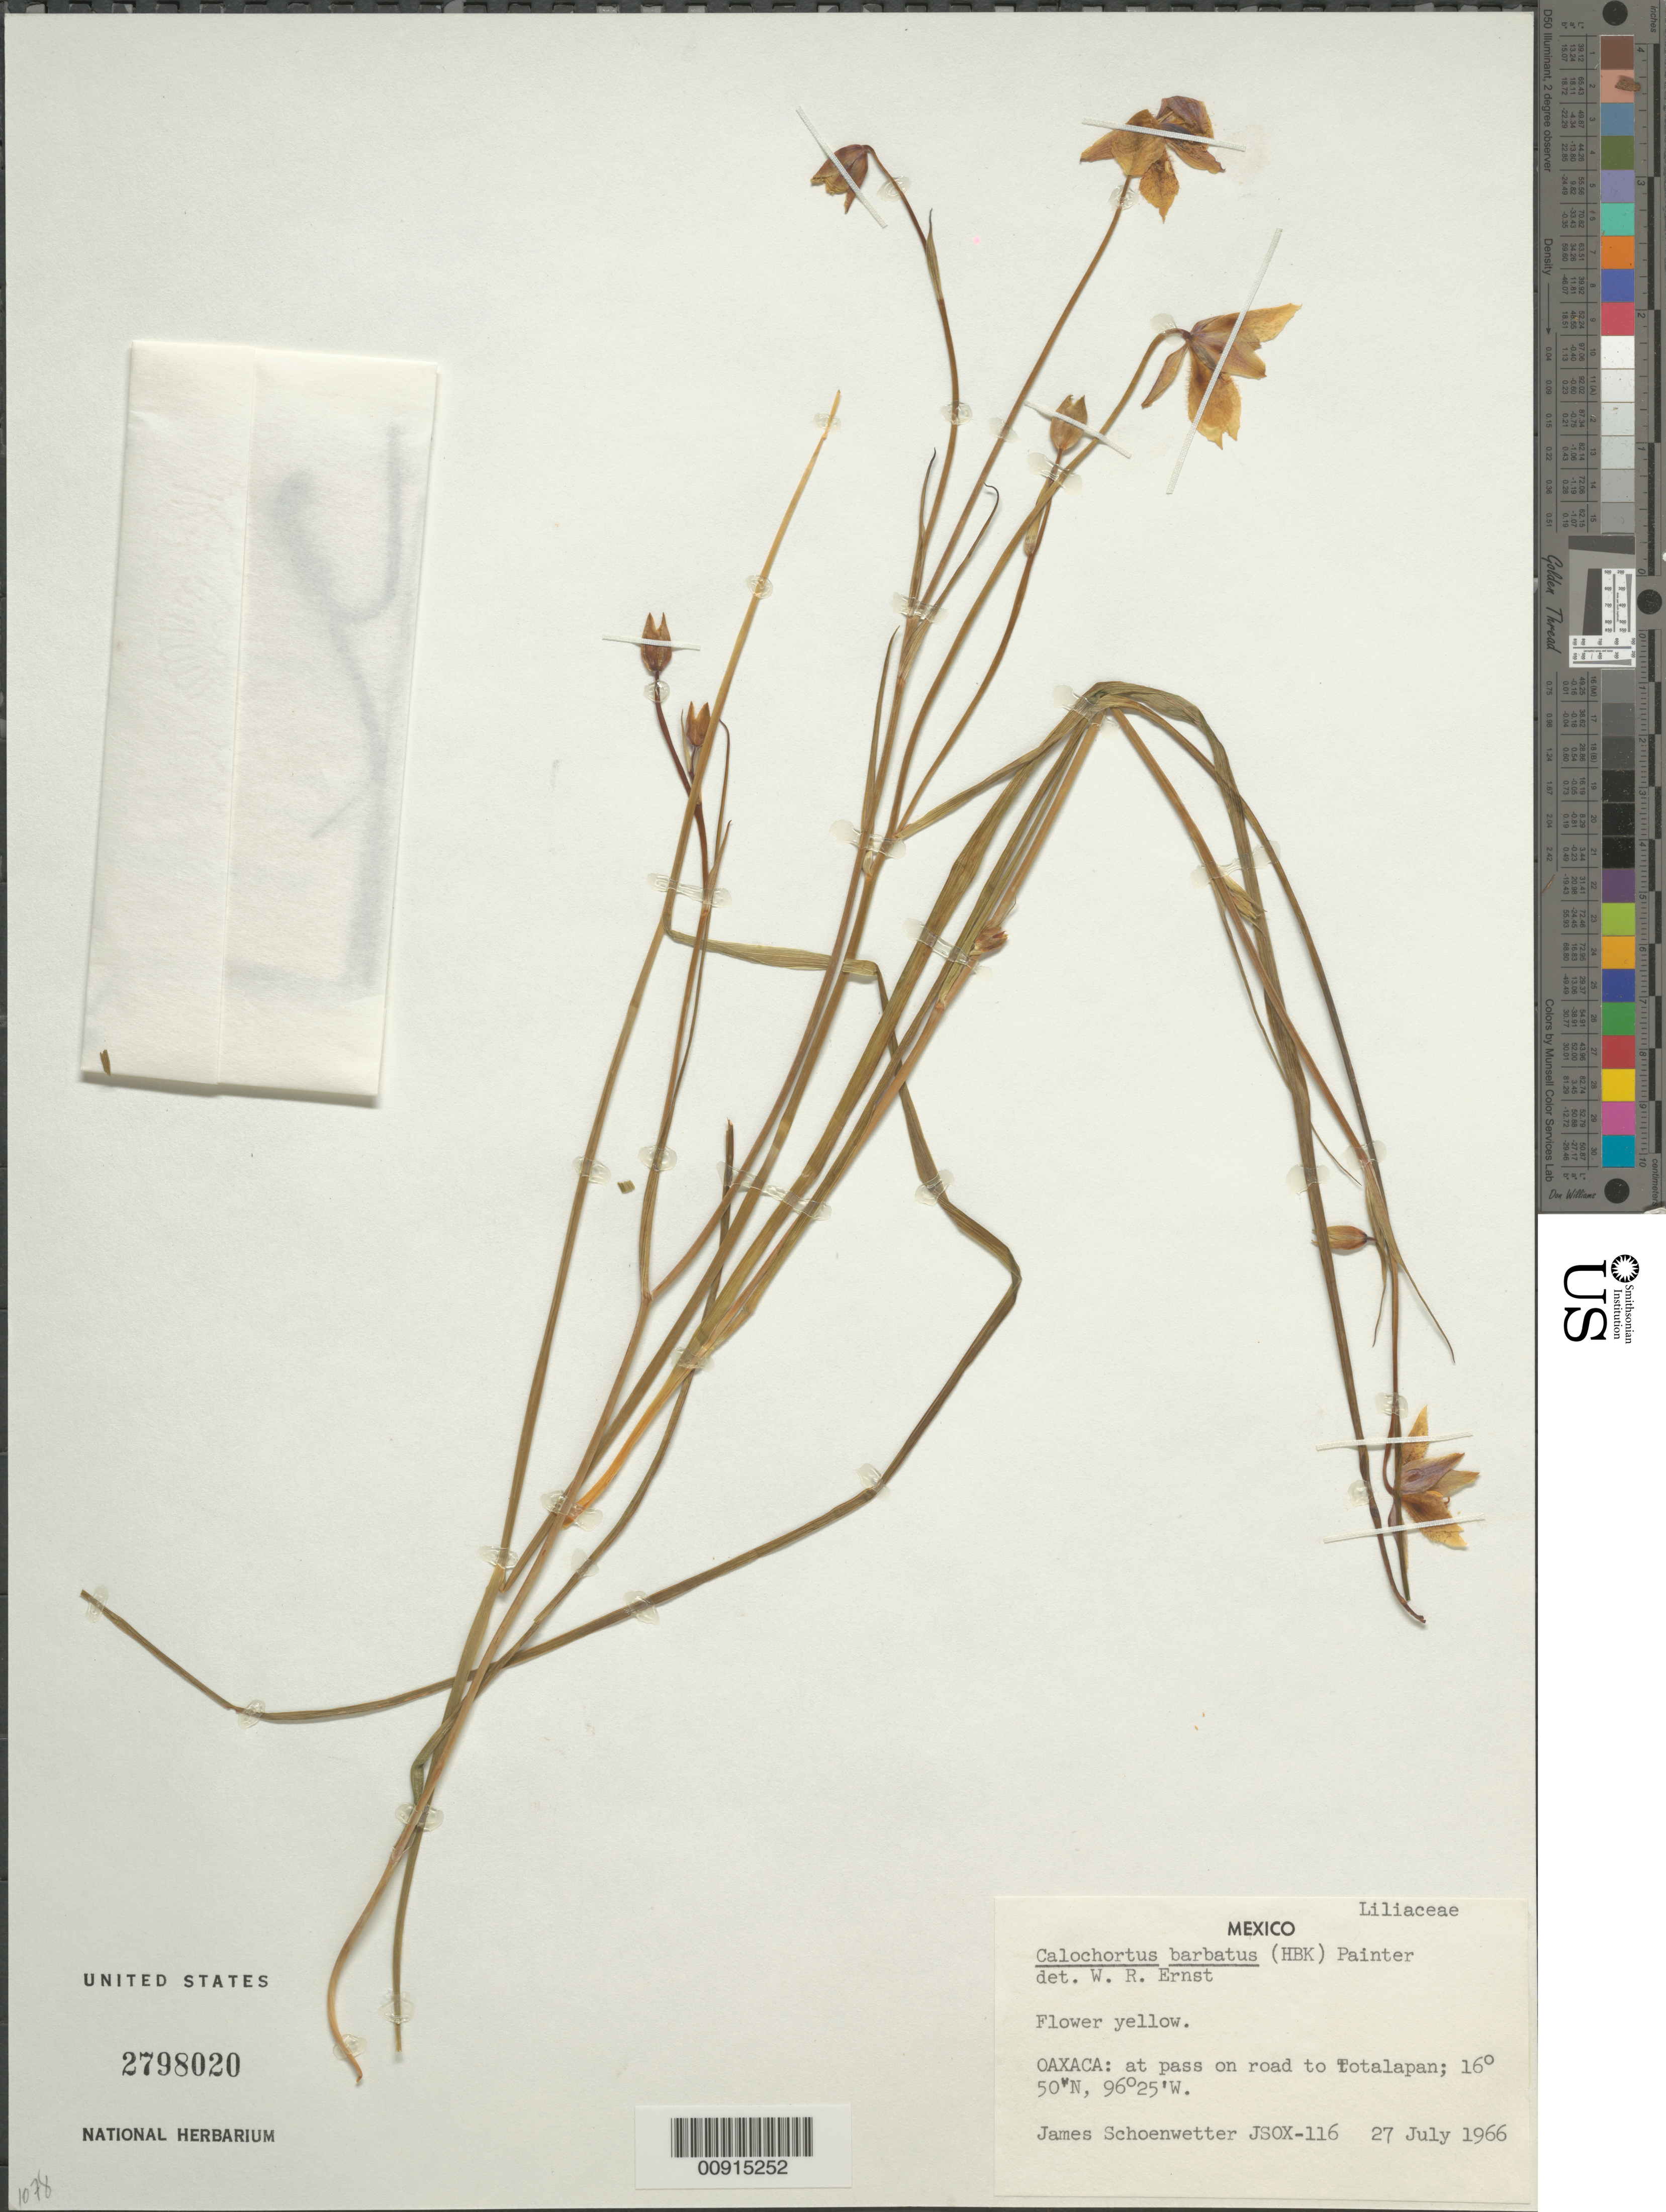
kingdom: Plantae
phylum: Tracheophyta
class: Liliopsida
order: Liliales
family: Liliaceae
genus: Calochortus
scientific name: Calochortus barbatus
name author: (Kunth) J.H. Painter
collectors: J. Schoenwetter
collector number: JSOX-116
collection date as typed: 27 Jul 1966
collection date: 1966-07-27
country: Mexico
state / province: Oaxaca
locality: Oaxaca: at pass on road to Totalapan.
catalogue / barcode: US 2798020